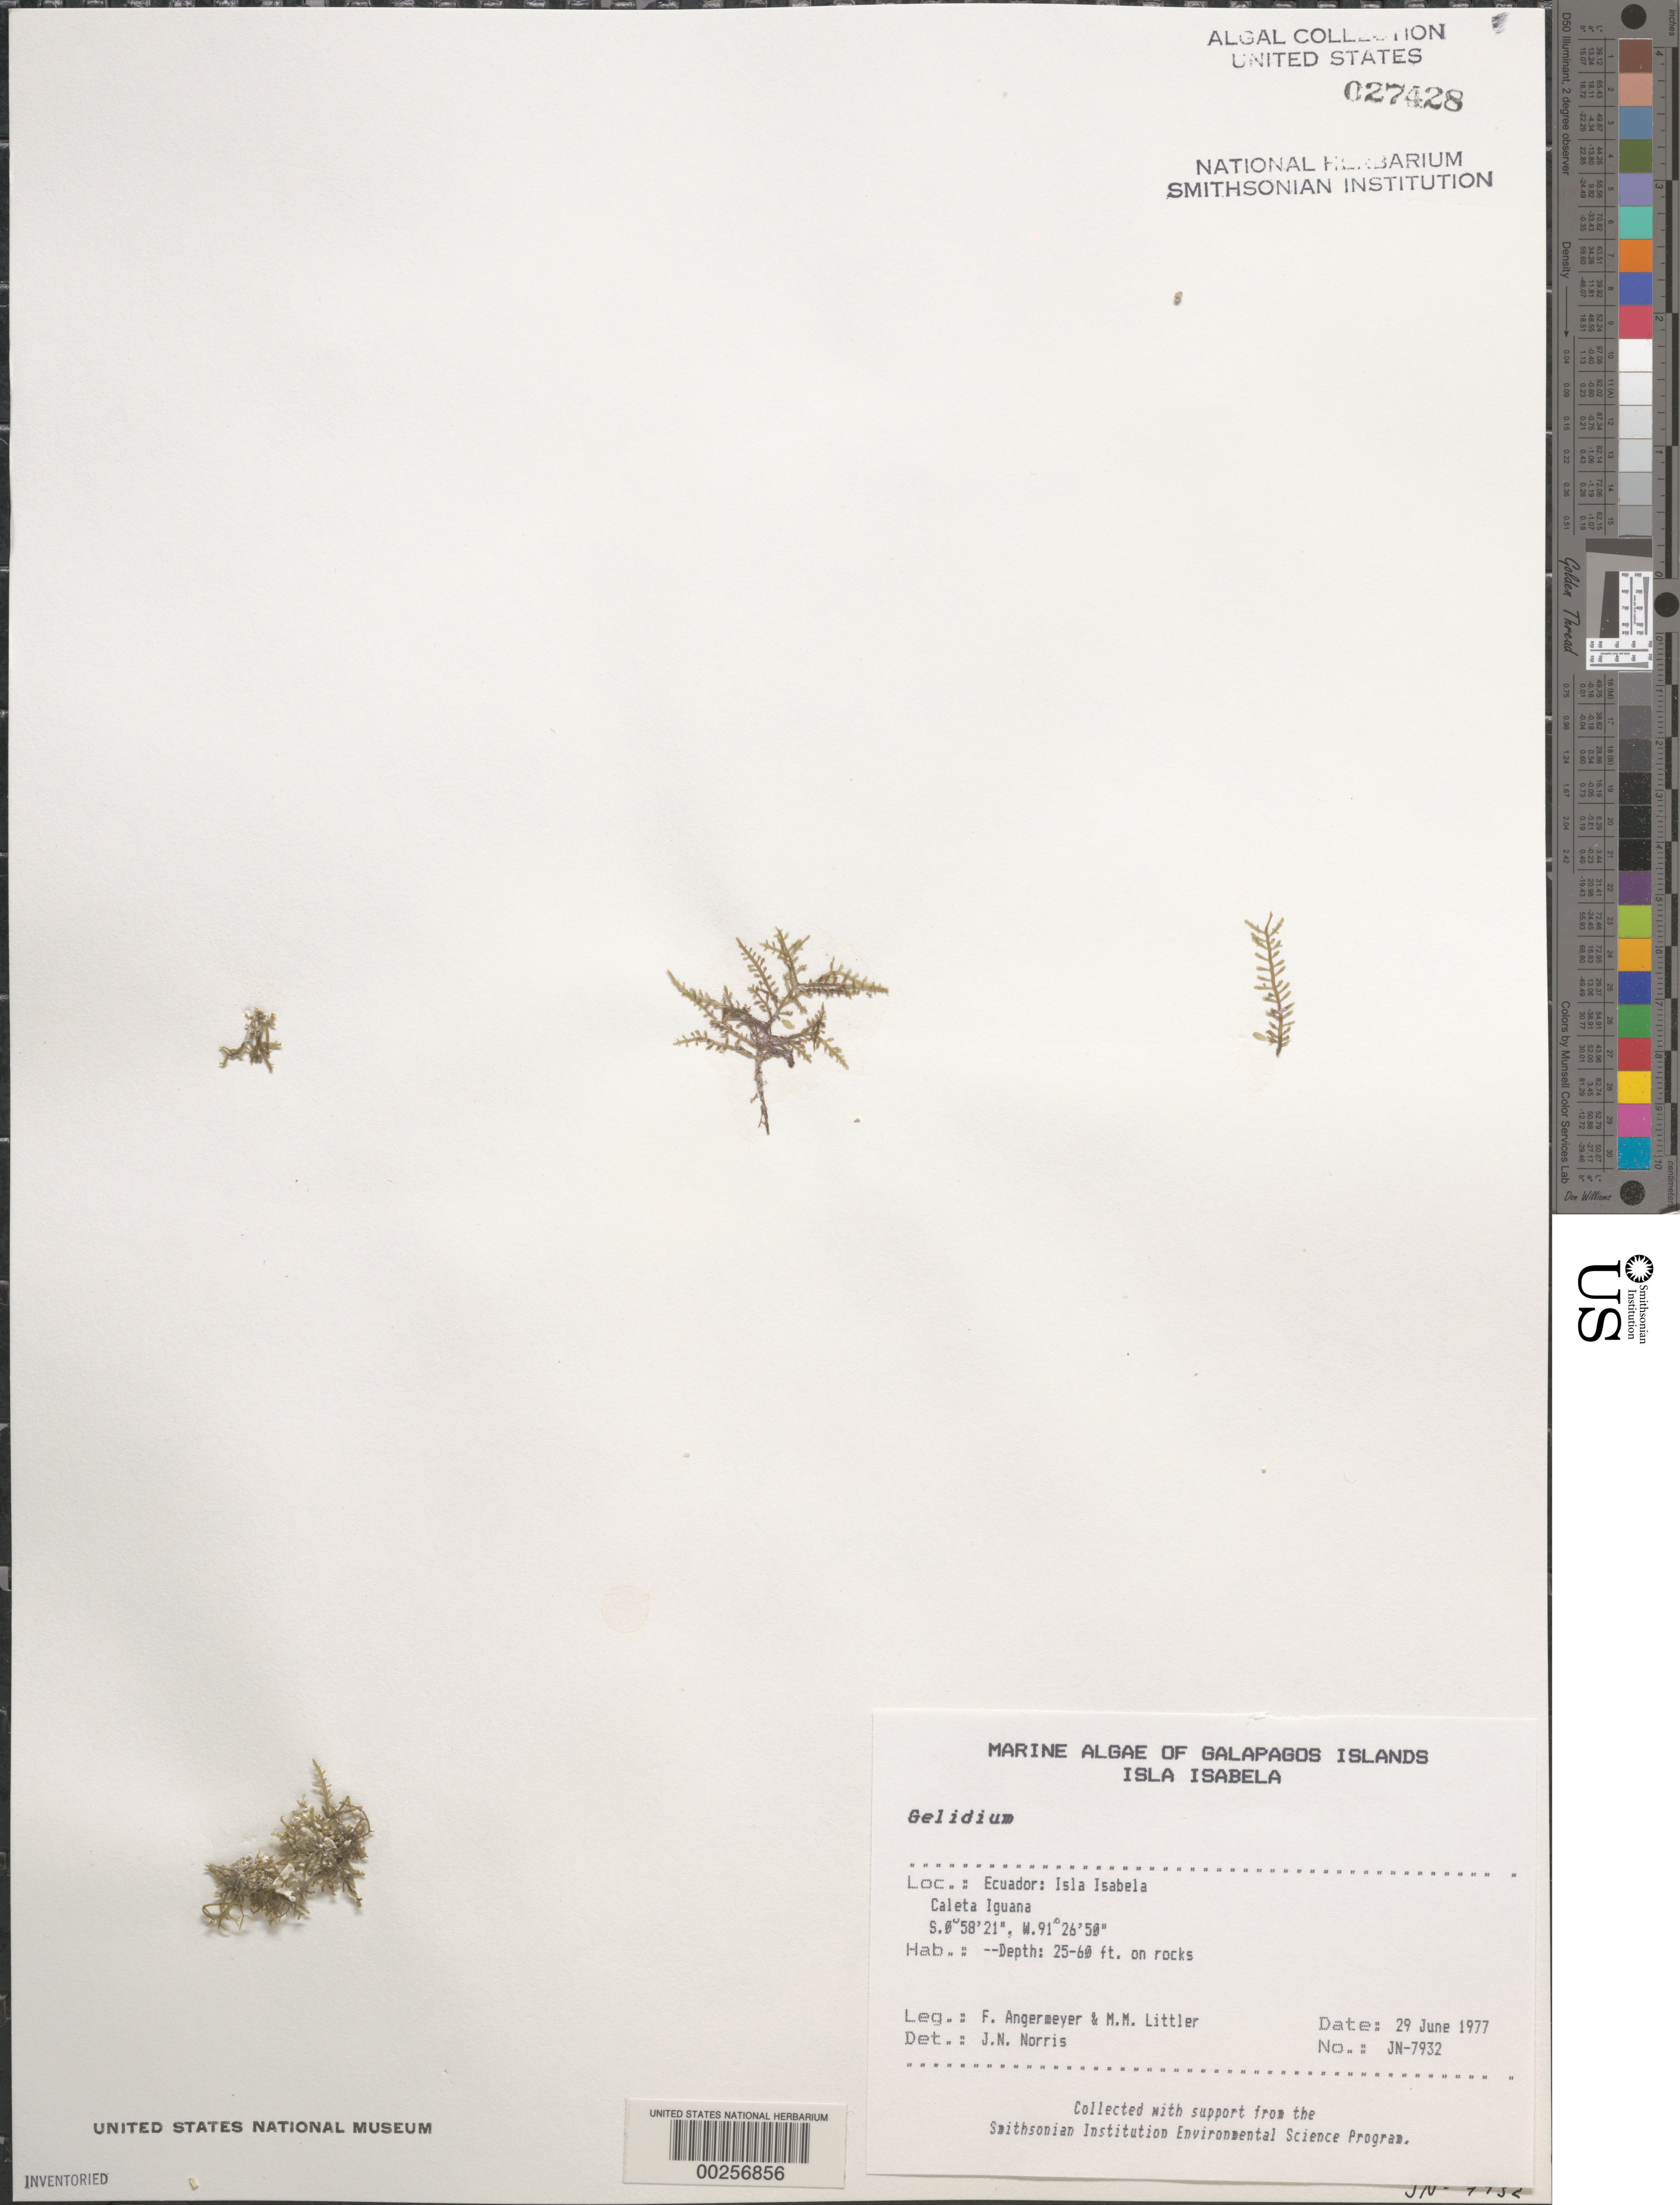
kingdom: Plantae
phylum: Rhodophyta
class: Florideophyceae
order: Gelidiales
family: Gelidiaceae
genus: Gelidium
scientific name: Gelidium sp.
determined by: Norris, James N.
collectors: F. Angermeyer & M. M. Littler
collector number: Jn-7932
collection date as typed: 29 Jun 1977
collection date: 1977-06-29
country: Ecuador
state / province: Colón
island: Isabela [Albemarle]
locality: Caleta Iguana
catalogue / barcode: US 27428